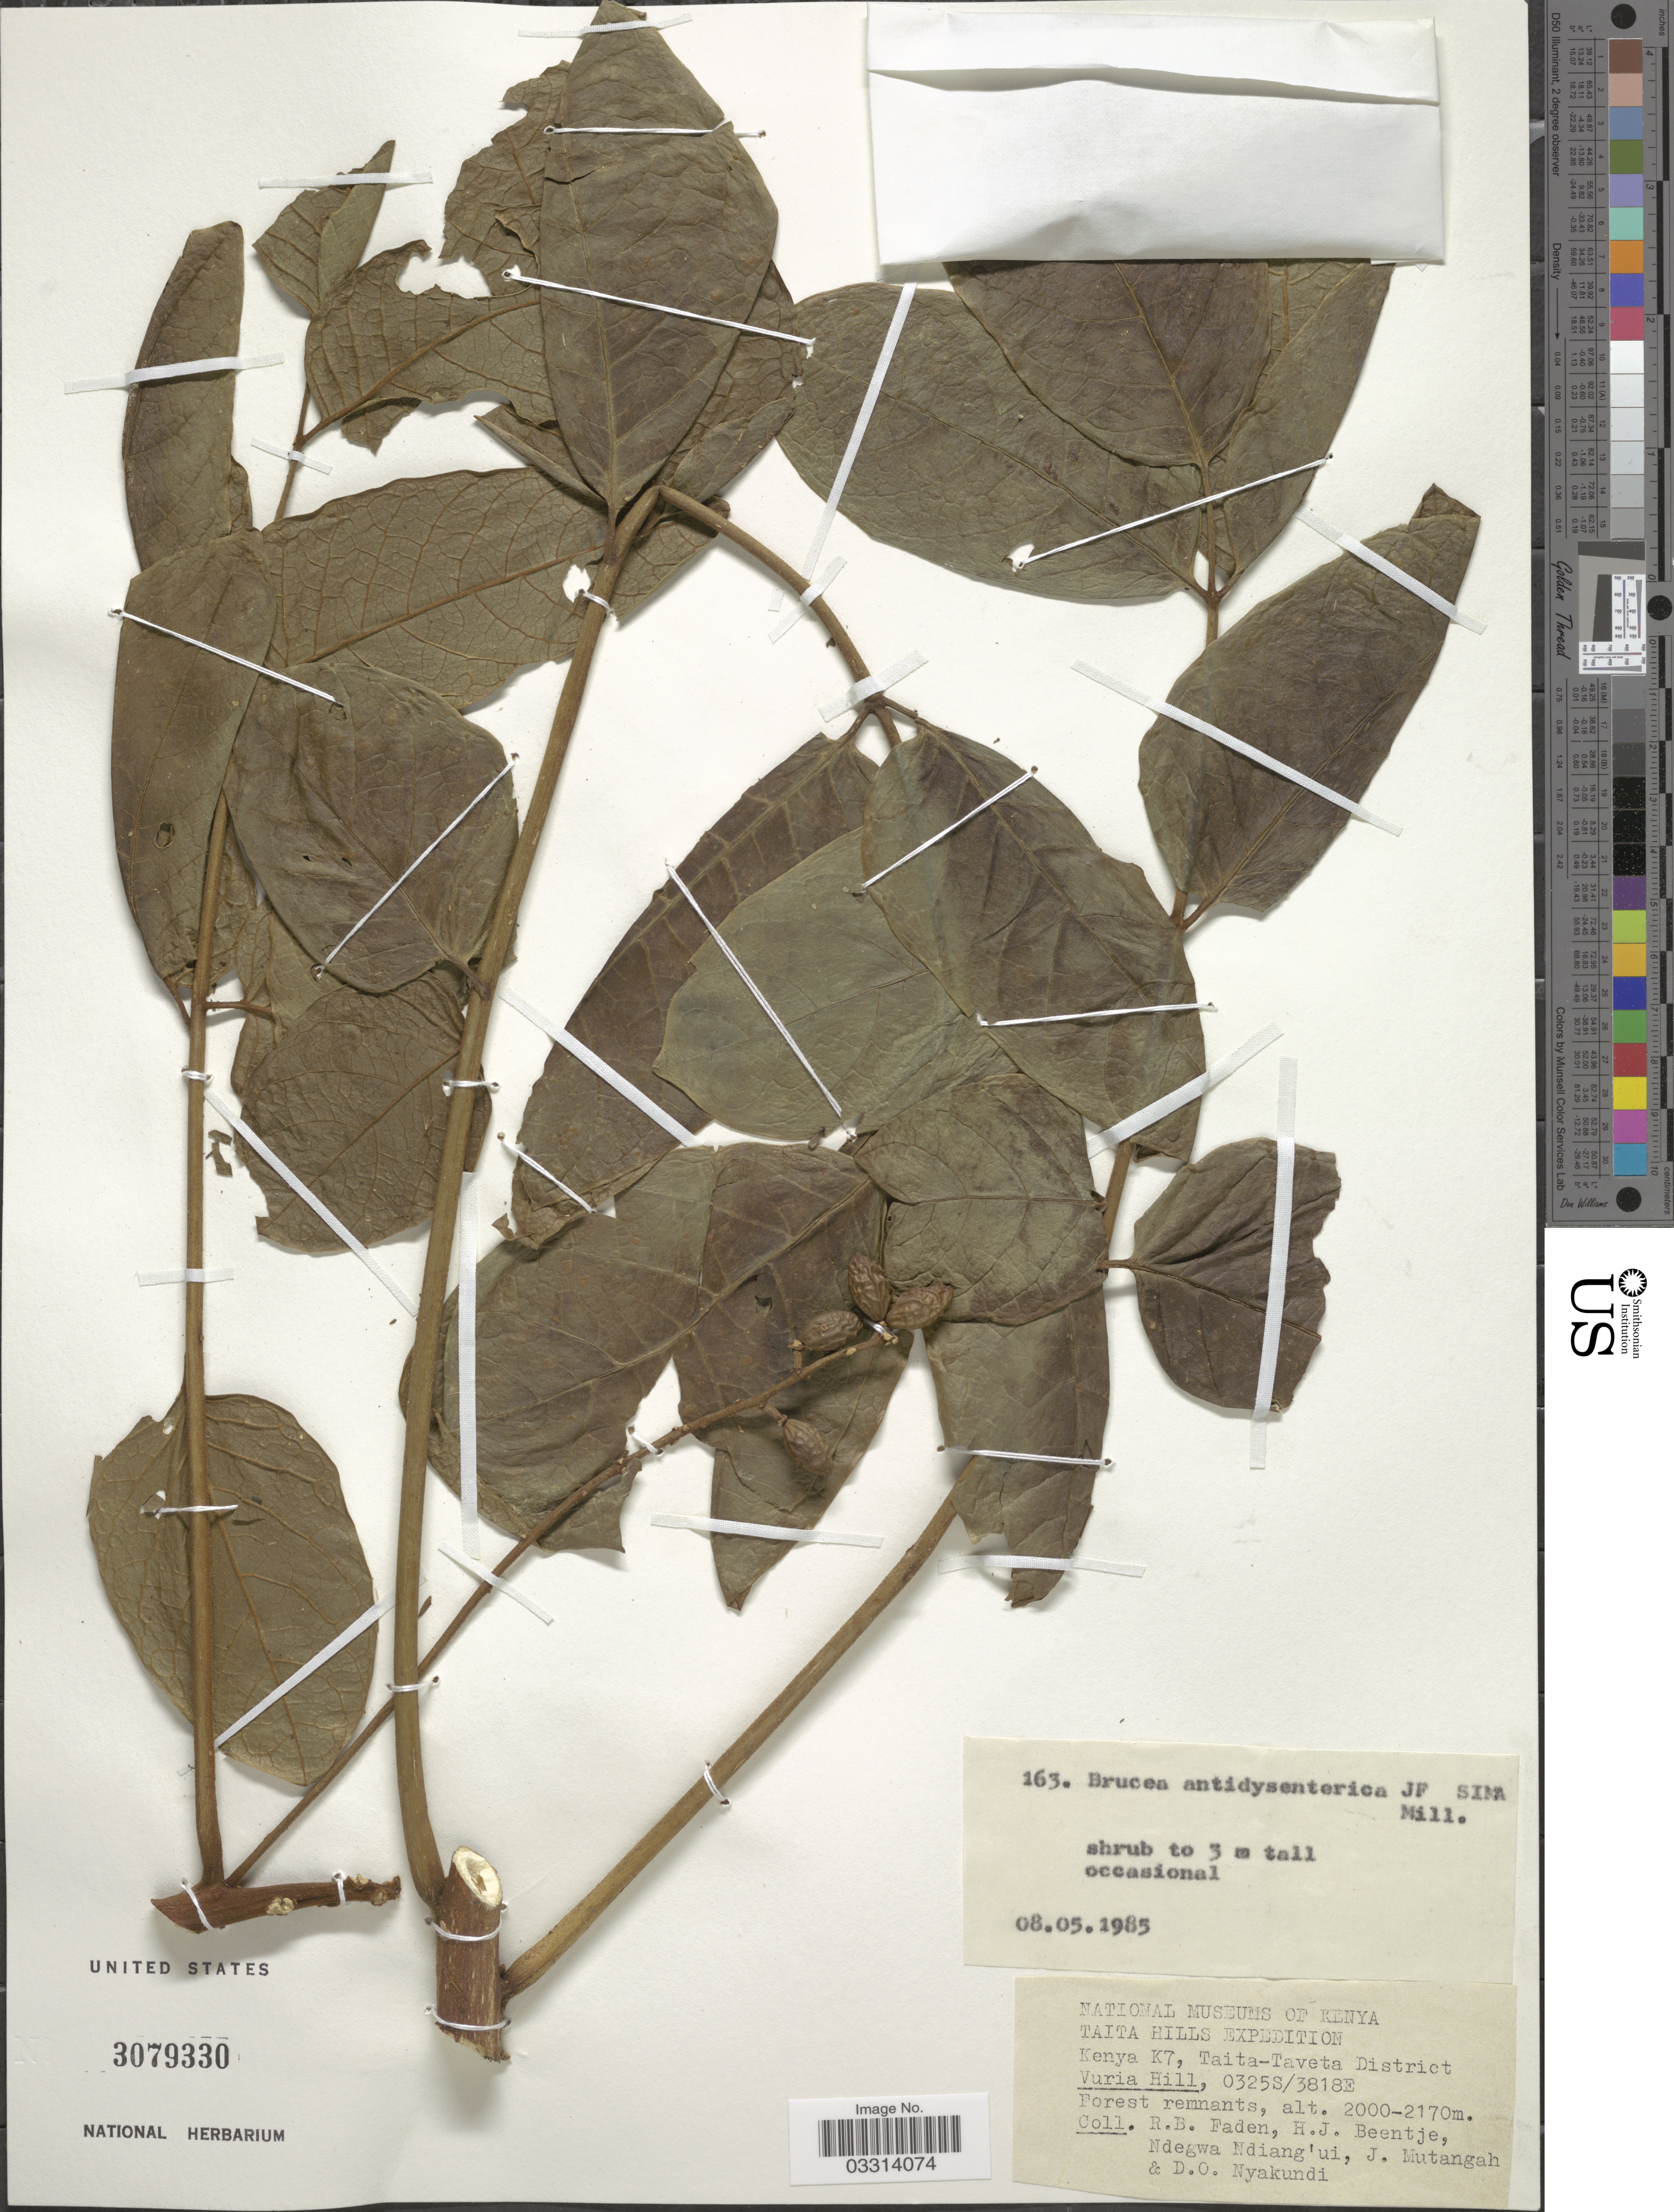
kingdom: Plantae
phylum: Tracheophyta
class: Magnoliopsida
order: Sapindales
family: Simaroubaceae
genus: Brucea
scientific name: Brucea antidysenterica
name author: J.F. Mill.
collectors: R. B. Faden, H. J. Beentje, Ndegwa Ndiang'ui, J. Mutangah & D. Nyakundi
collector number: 163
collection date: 1985-05-08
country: Kenya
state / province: Taita Taveta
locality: Kenya K7, Taita-Taveta District. Vuria Hill.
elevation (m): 2000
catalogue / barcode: US 3079330